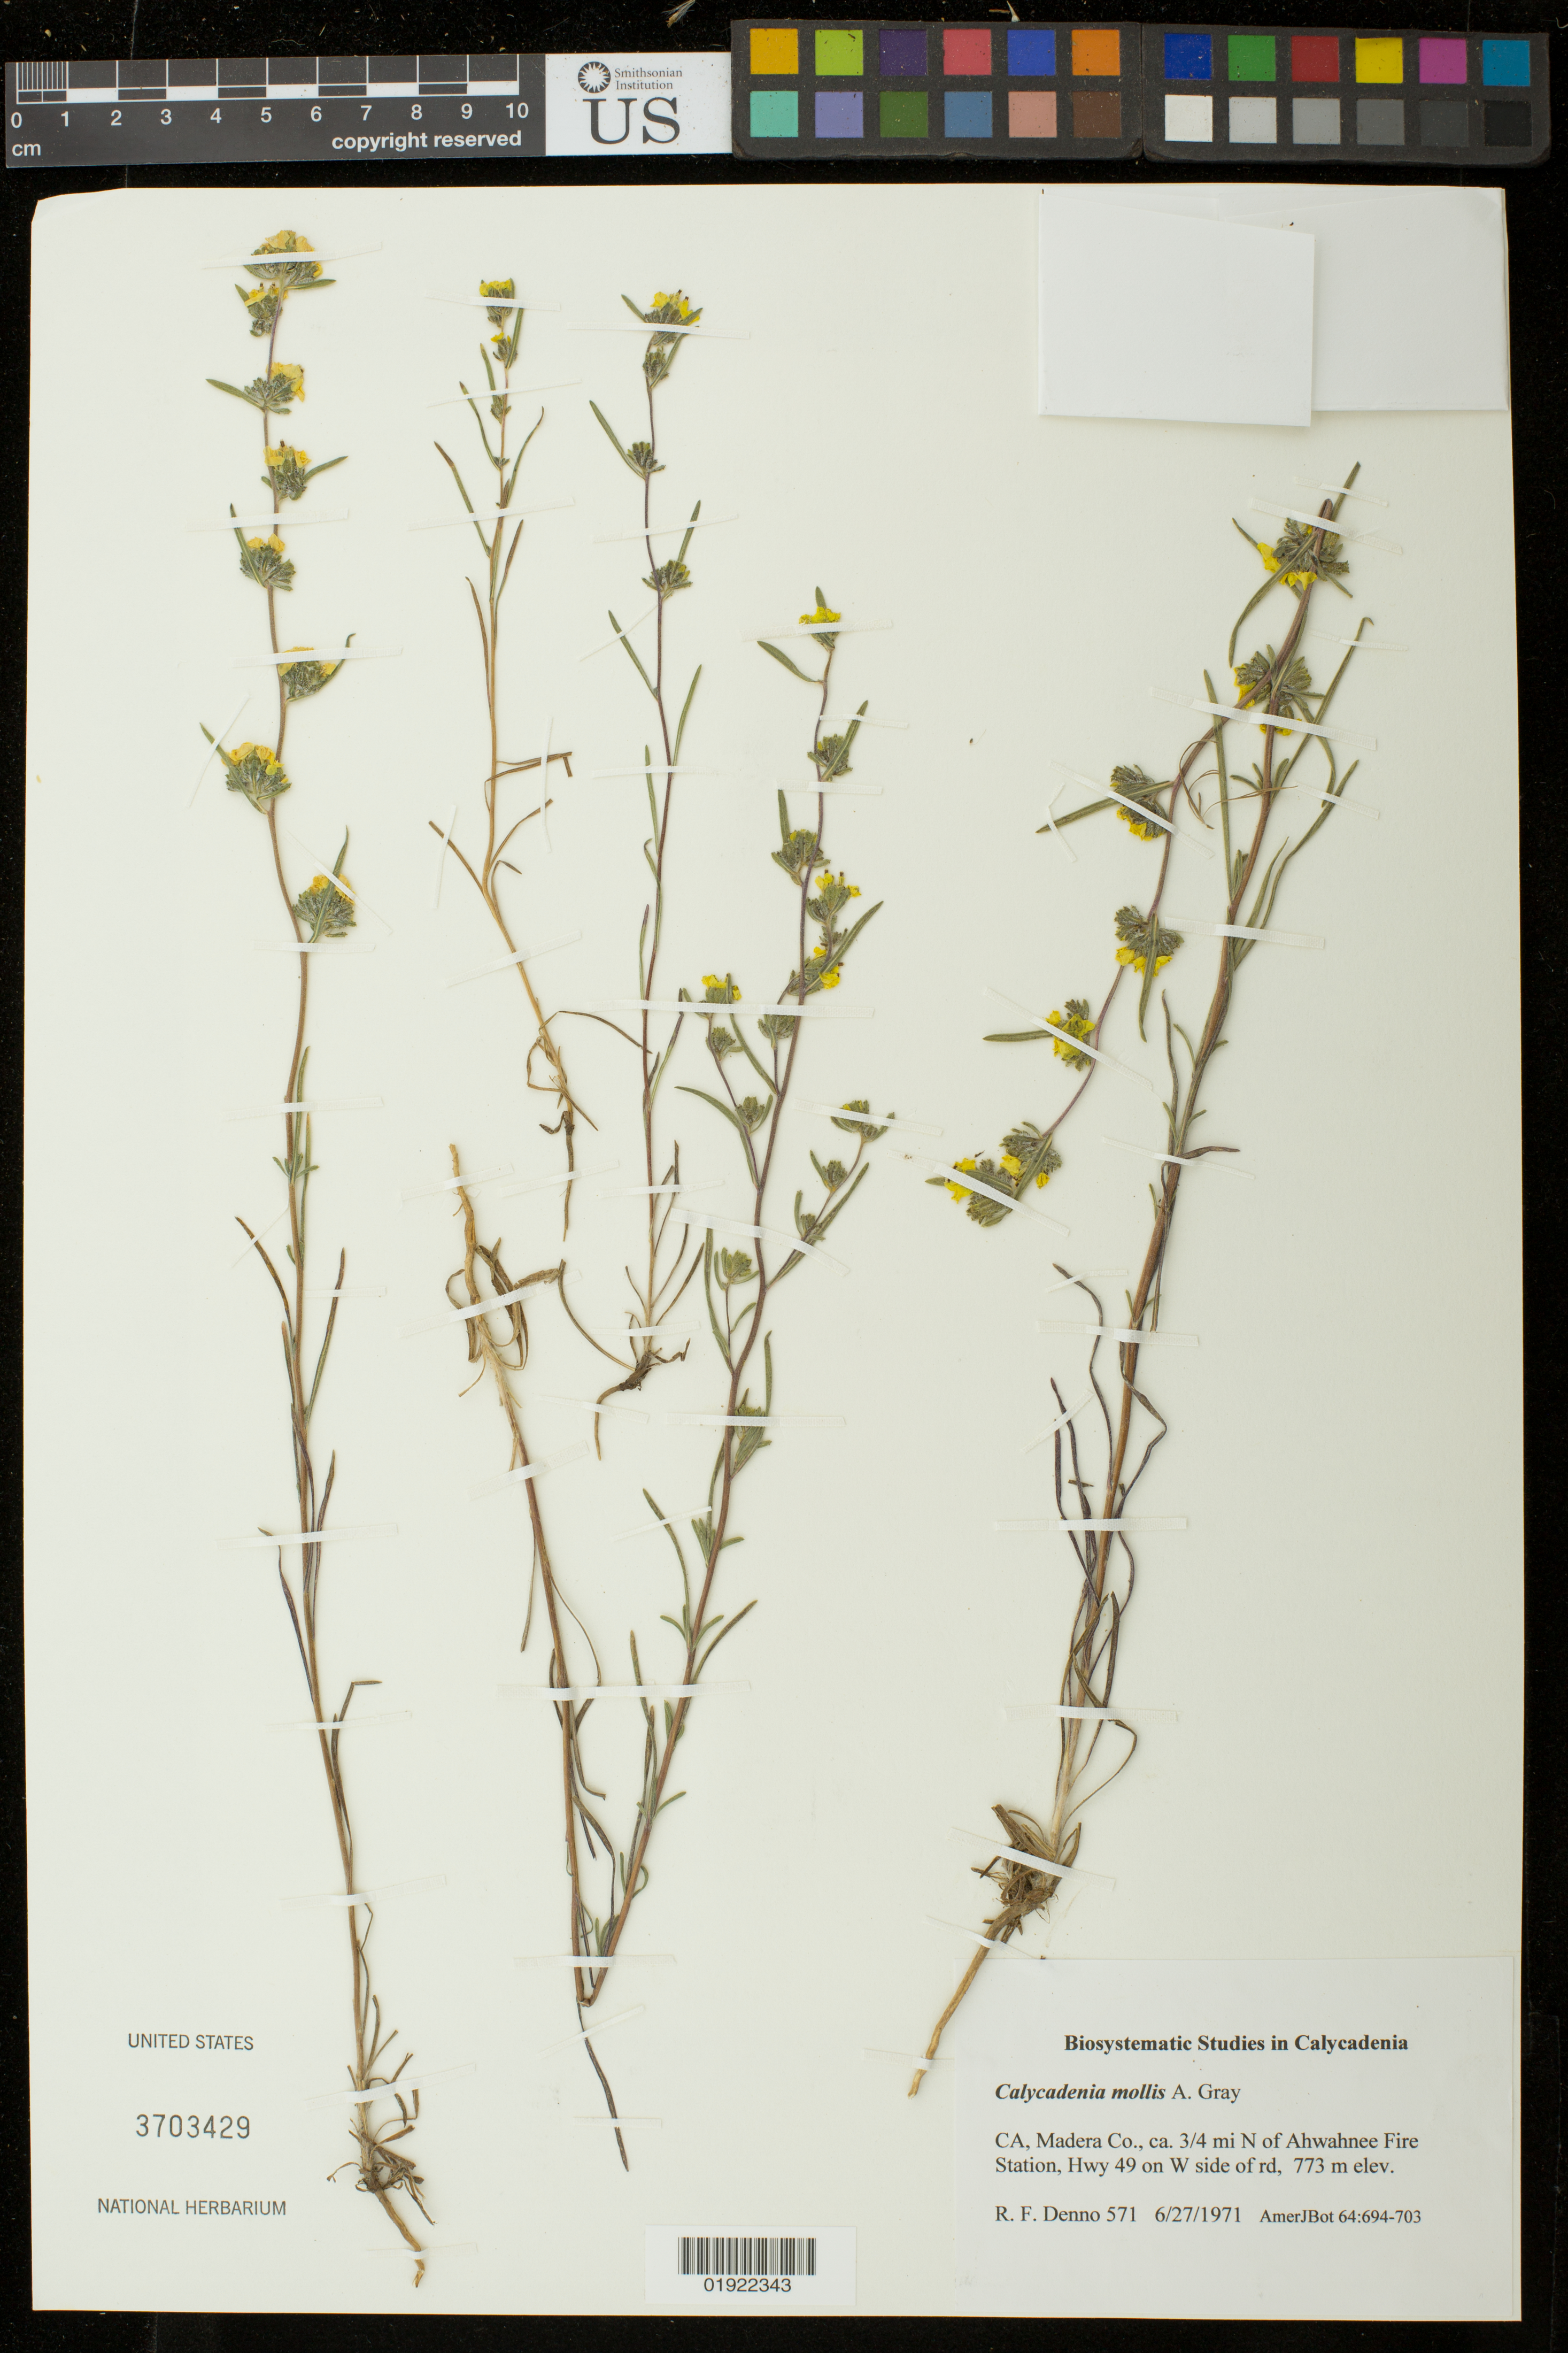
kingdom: Plantae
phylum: Tracheophyta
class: Magnoliopsida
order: Asterales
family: Asteraceae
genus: Calycadenia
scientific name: Calycadenia mollis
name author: A. Gray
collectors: R. Denno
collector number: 571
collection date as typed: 6/27/1971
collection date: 1971-06-27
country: United States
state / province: California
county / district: Madera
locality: ca. 3/4 mi N of Ahwahnee Fire Station, Hwy 49 on W side of rd.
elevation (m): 773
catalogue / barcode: US 3703429